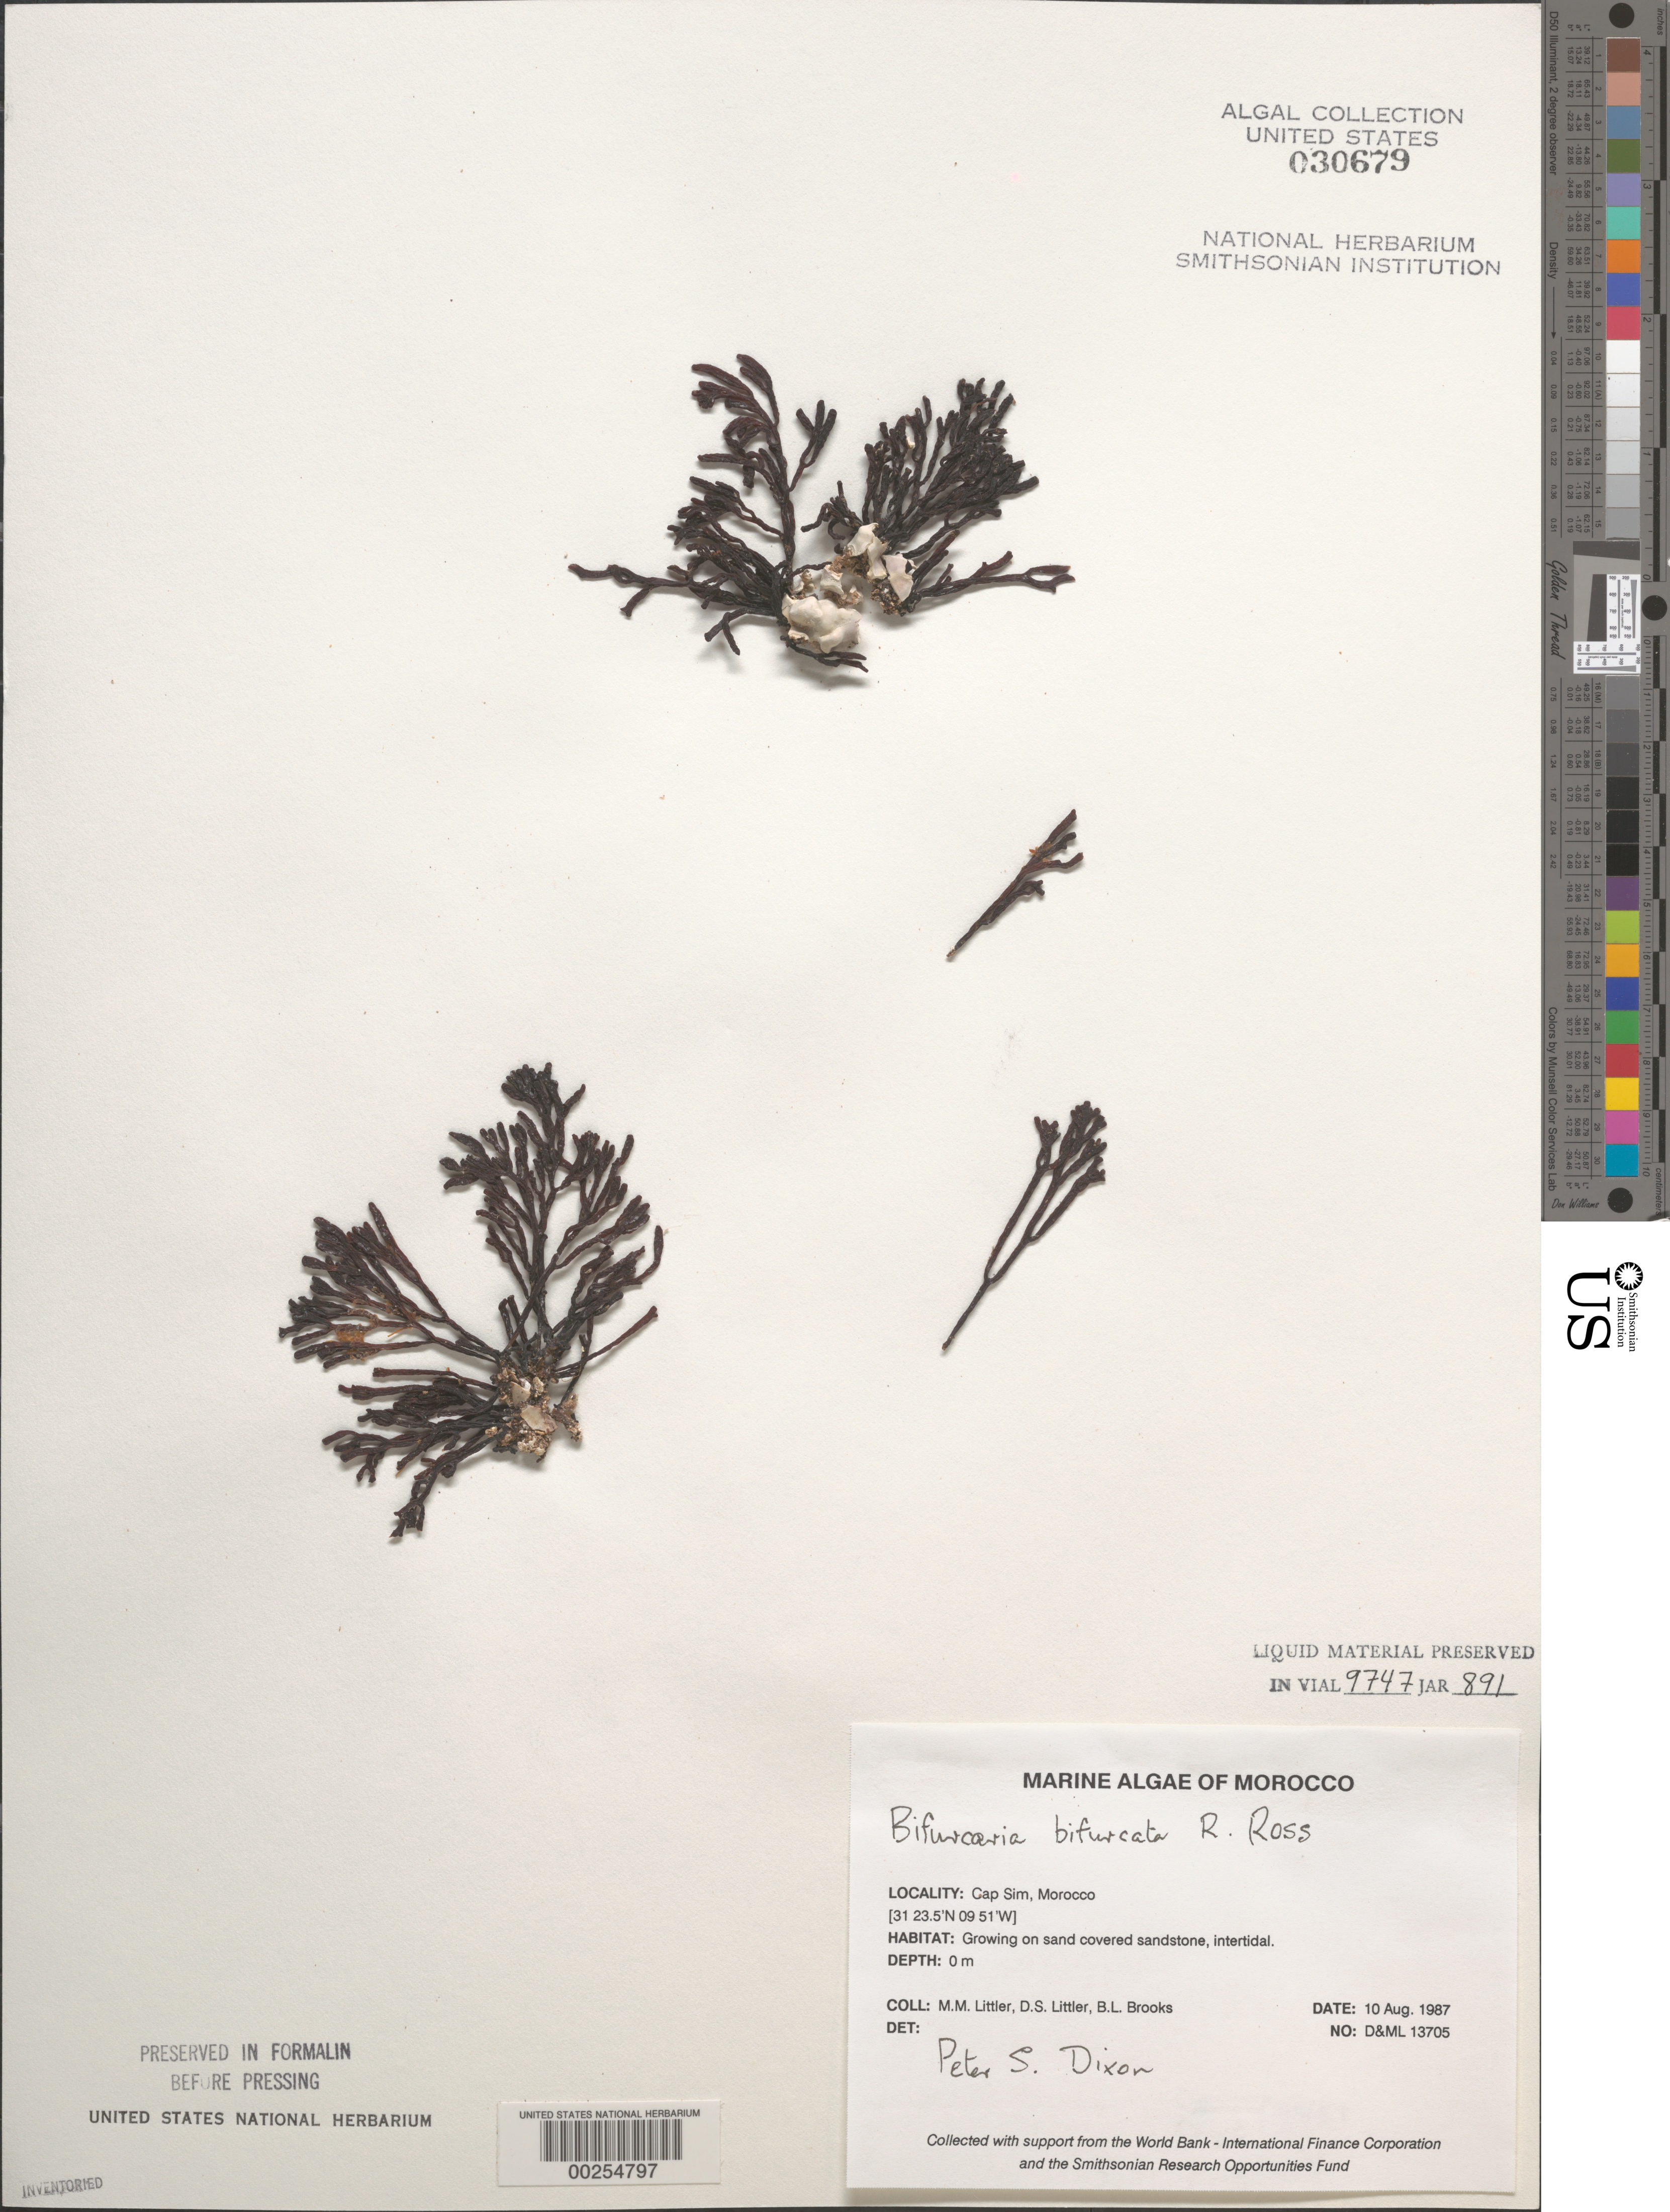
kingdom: Chromista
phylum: Ochrophyta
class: Phaeophyceae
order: Fucales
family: Sargassaceae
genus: Bifurcaria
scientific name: Bifurcaria bifurcata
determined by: Dixon, P. S.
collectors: M. M. Littler, D. S. Littler & B. Brooks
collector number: D&ML 13705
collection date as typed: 10 Aug 1987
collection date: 1987-08-10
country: Morocco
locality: Cap Sim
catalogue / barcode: US 30679